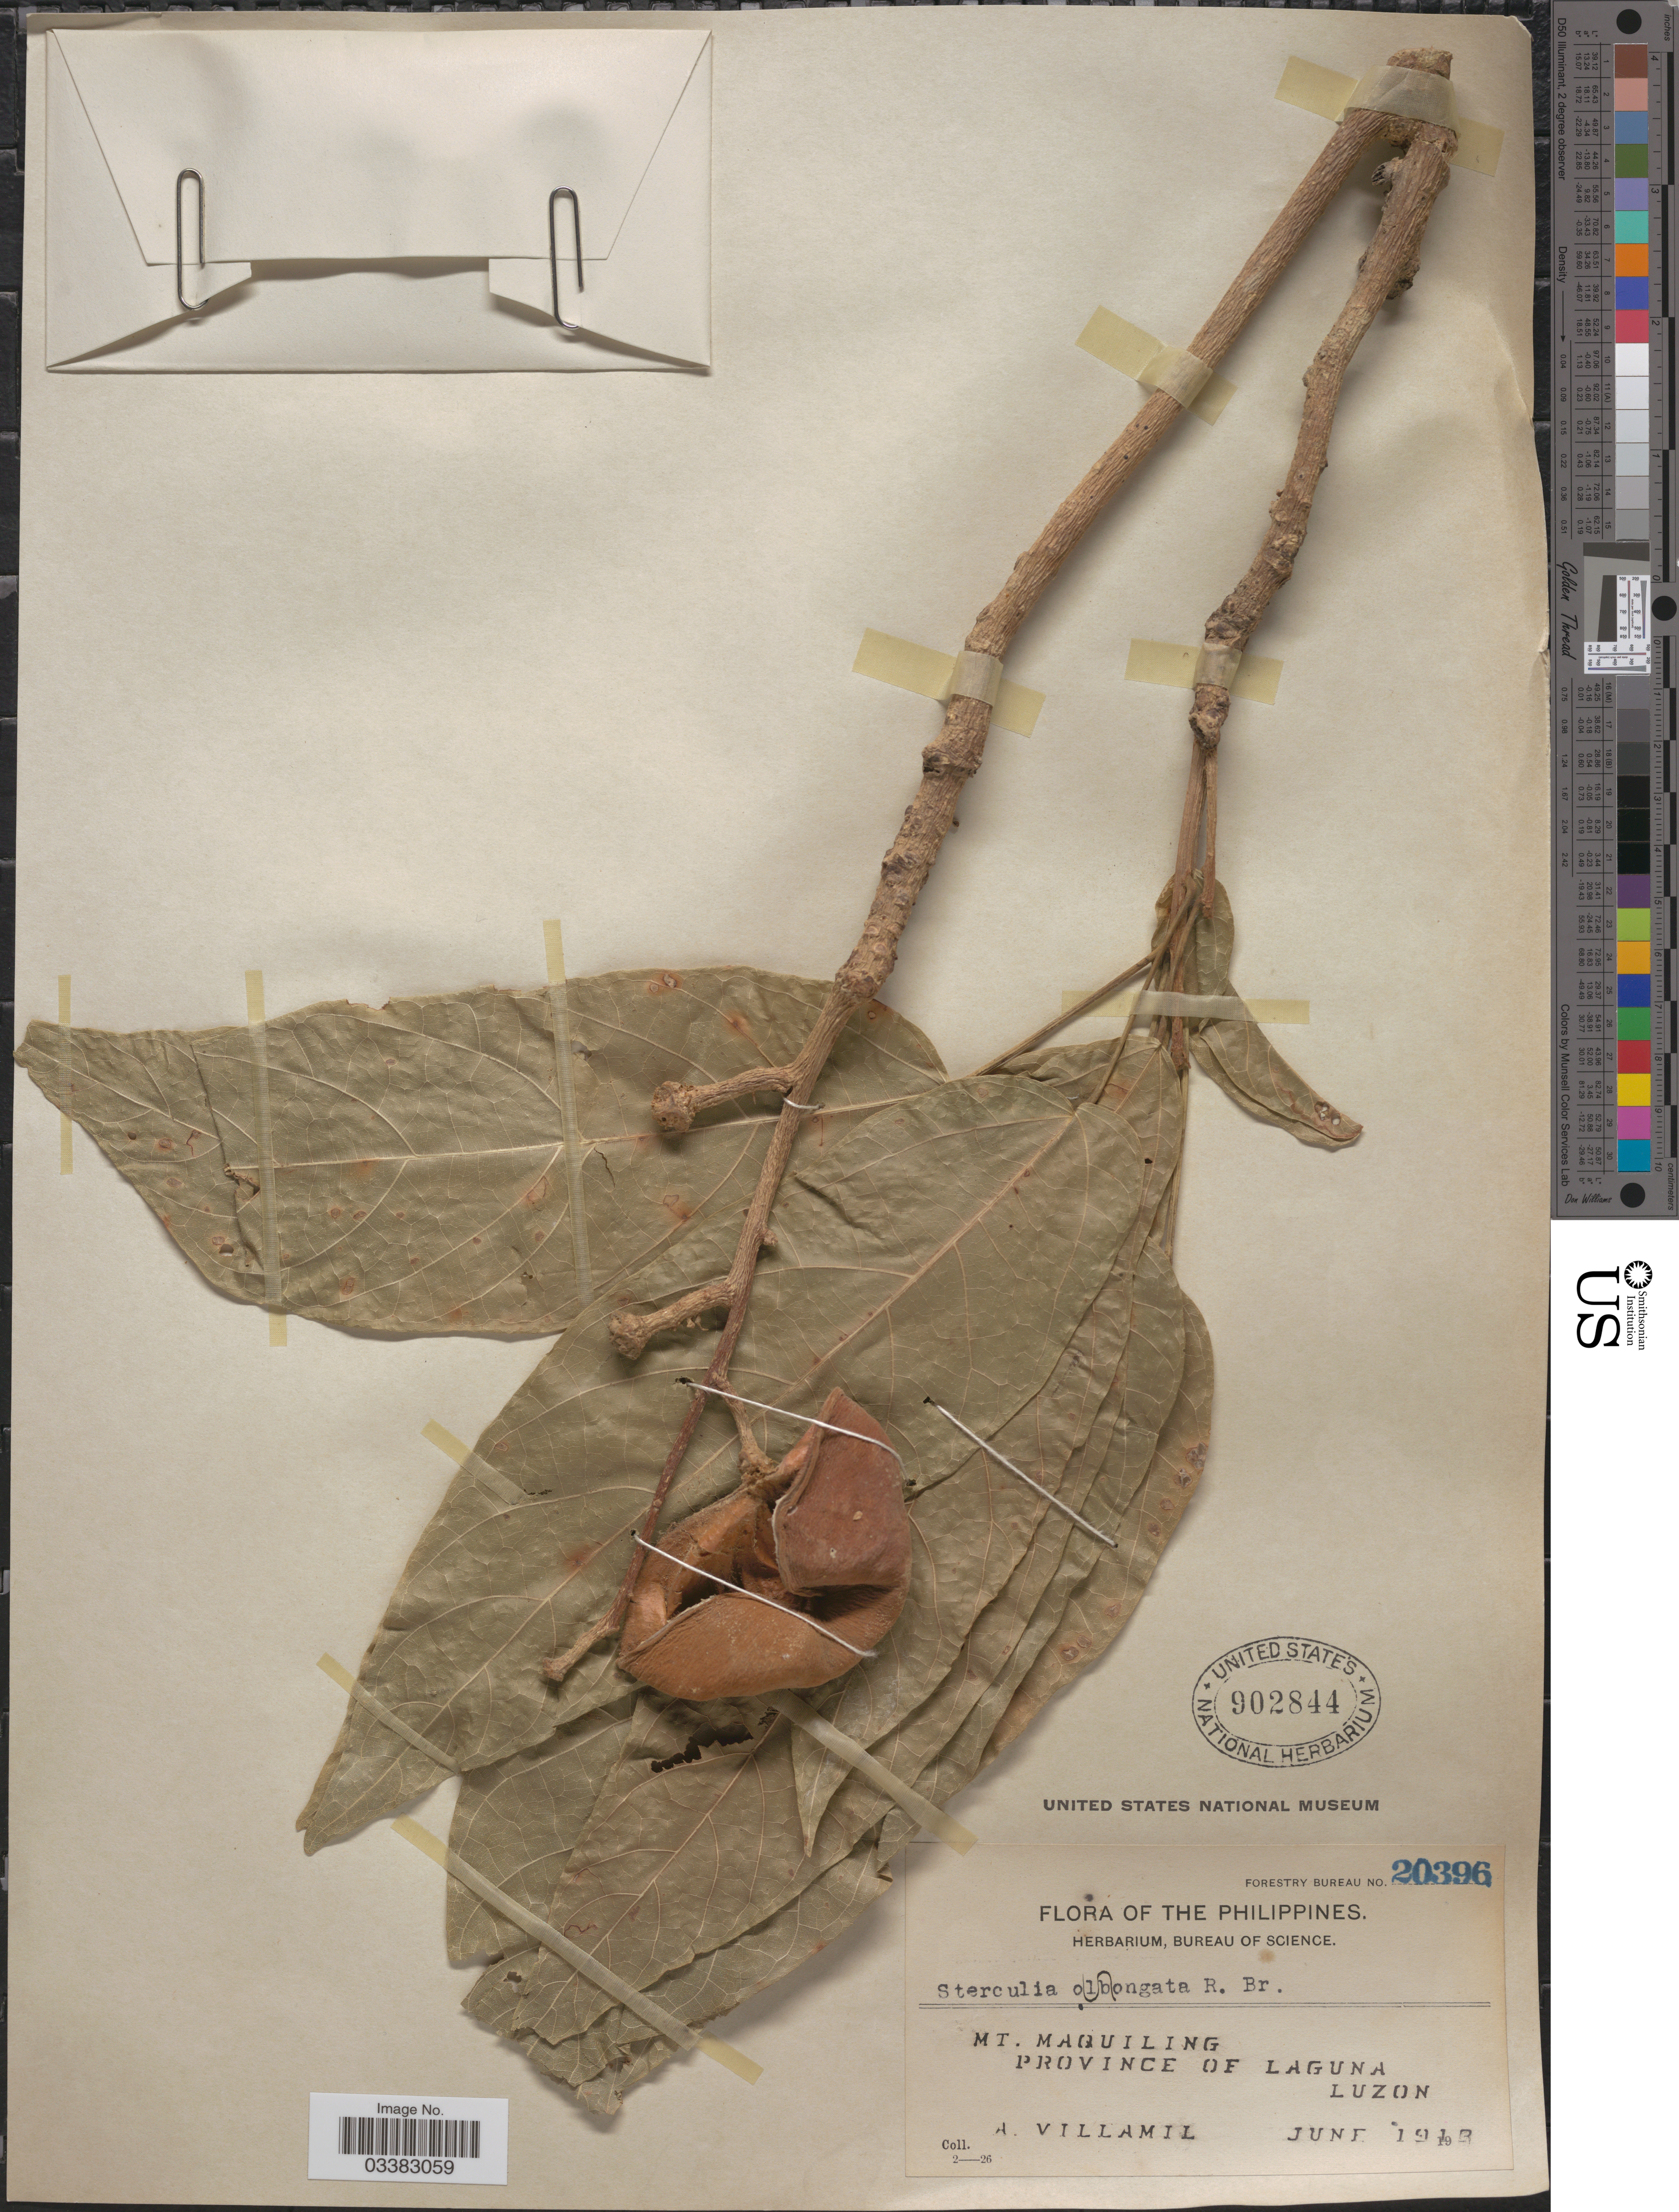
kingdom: Plantae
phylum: Tracheophyta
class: Magnoliopsida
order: Malvales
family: Malvaceae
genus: Sterculia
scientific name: Sterculia oblongata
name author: R. Br.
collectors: A. Villamil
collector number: Forestry Bureau 20396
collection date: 1913-06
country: Philippines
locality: Mt. Maquiling, Province of Laguna, Luzon.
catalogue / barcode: US 902844